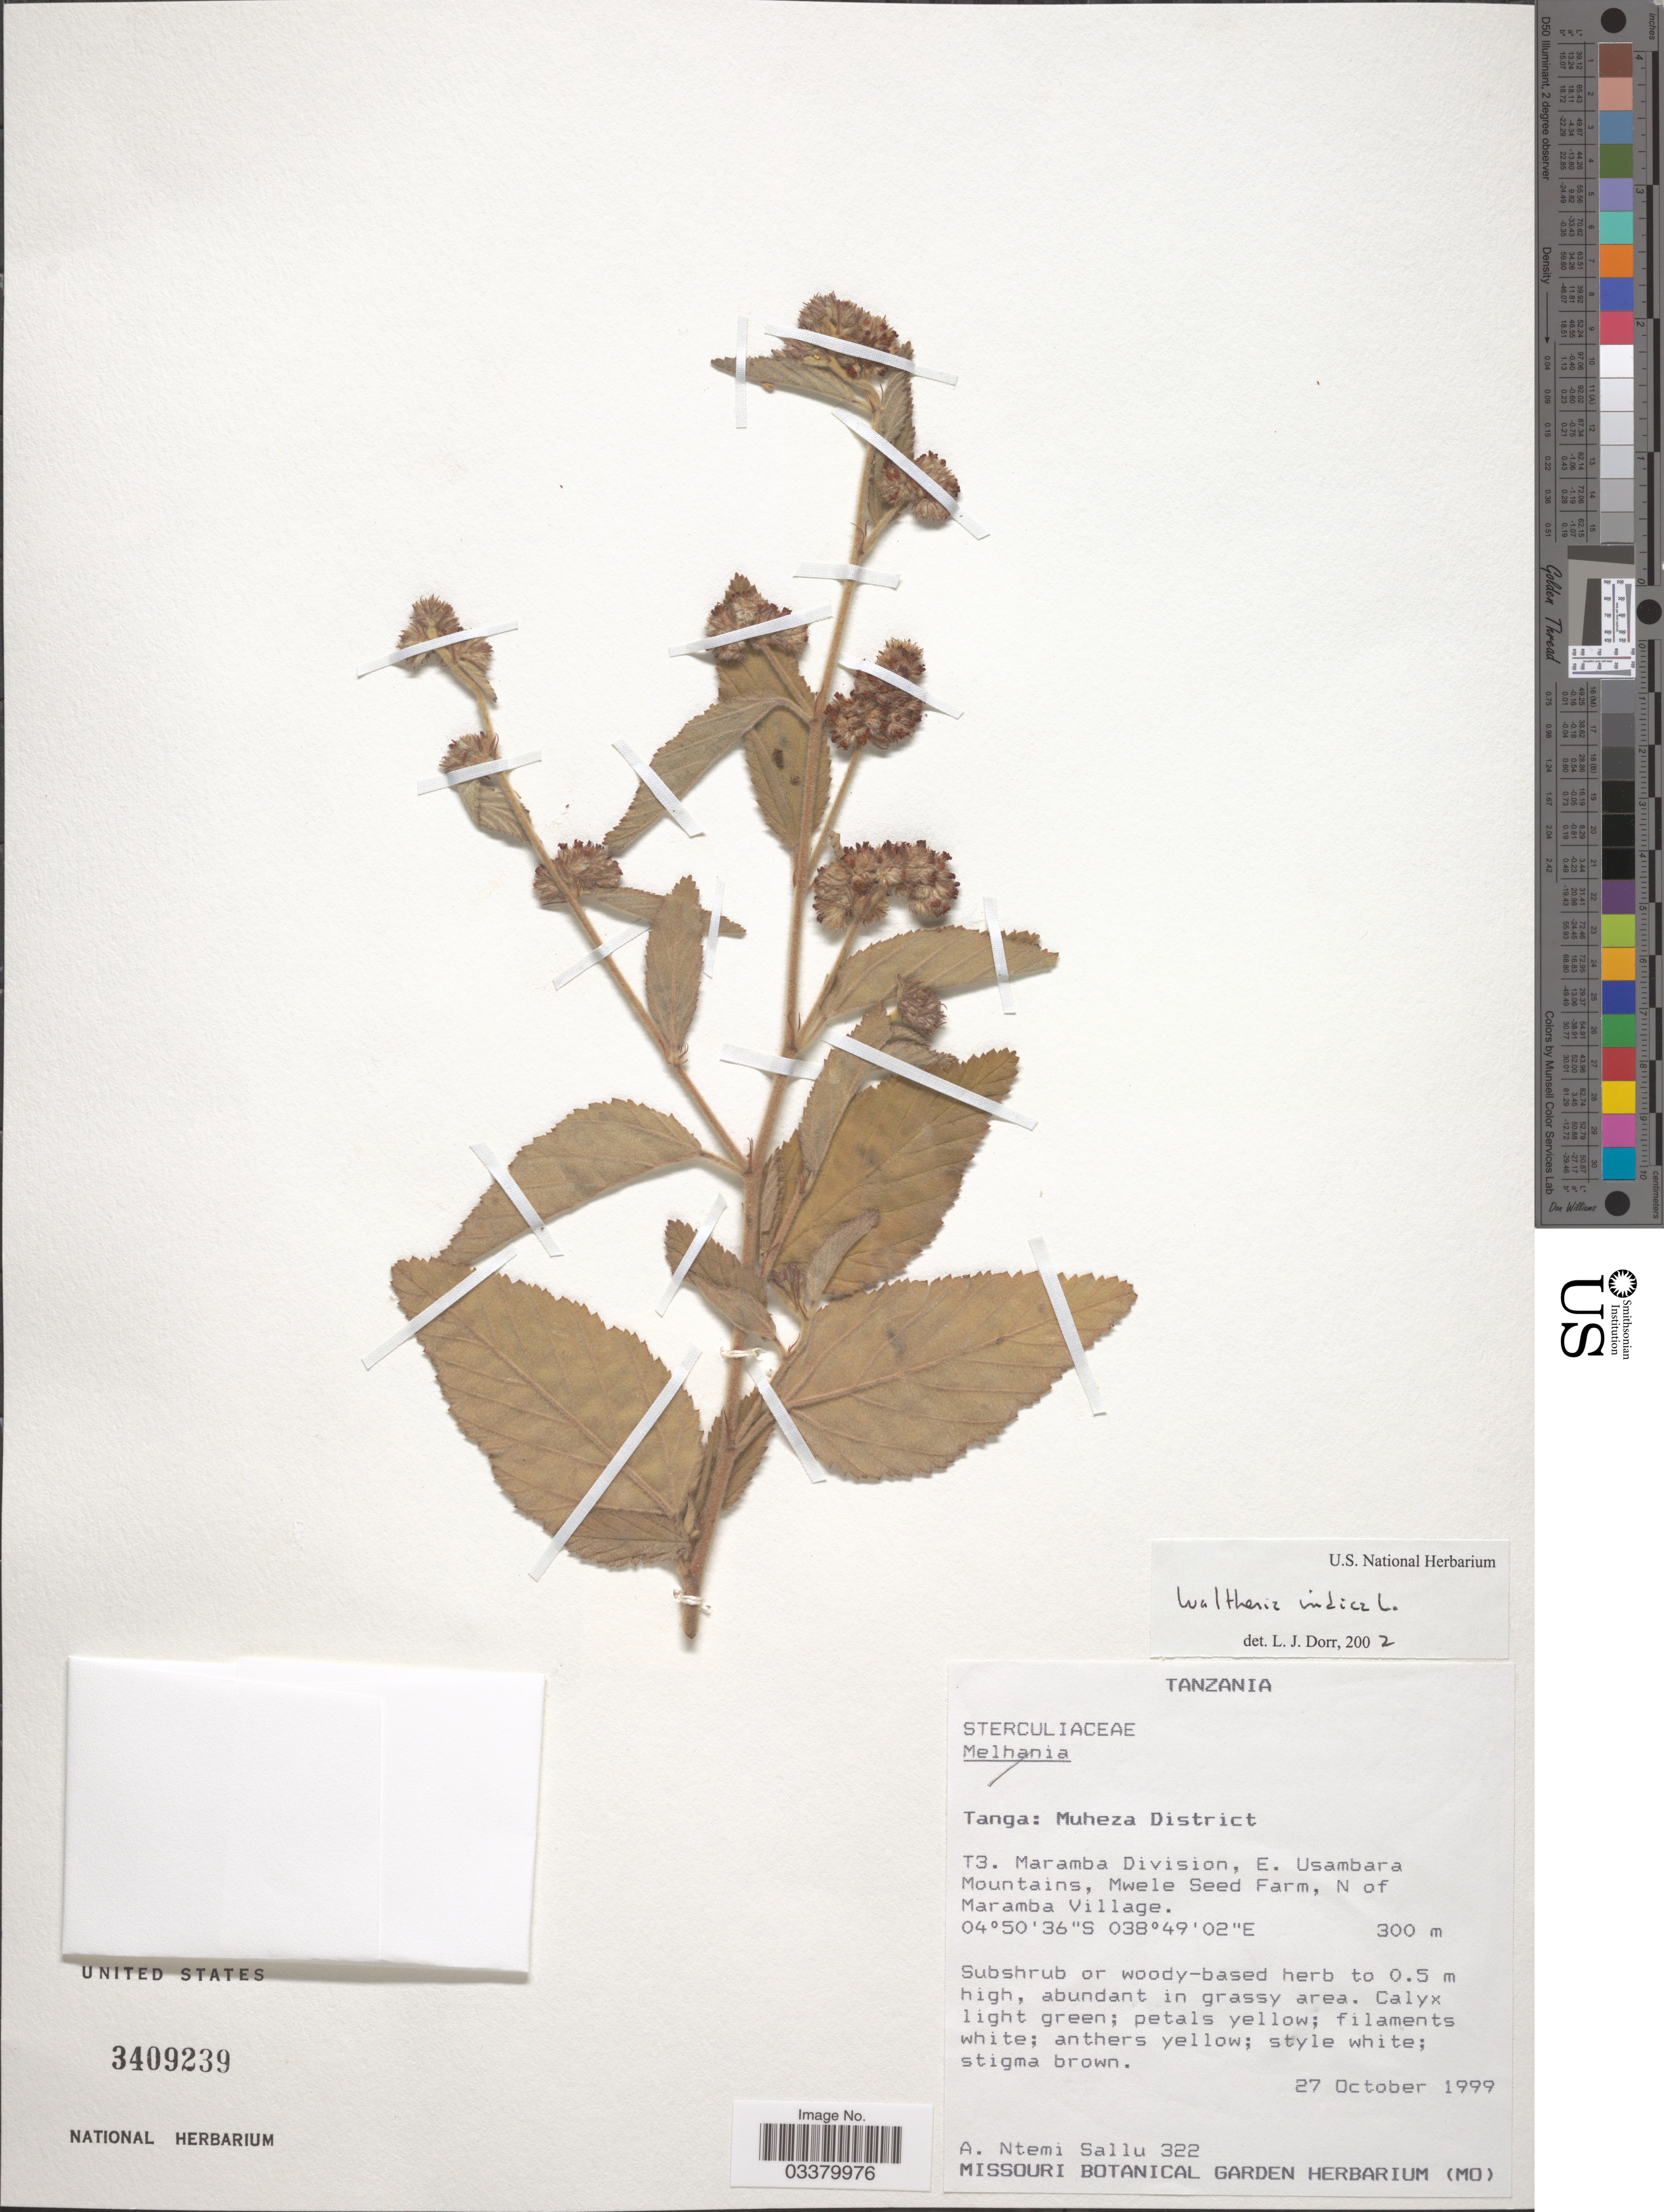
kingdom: Plantae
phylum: Tracheophyta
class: Magnoliopsida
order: Malvales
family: Malvaceae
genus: Waltheria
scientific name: Waltheria indica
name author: L.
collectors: A. Ntemi Sallu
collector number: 322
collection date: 1999-10-27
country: Tanzania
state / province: Tanga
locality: Muheza District. T3. Maramba Division, E. Usambara Mountains, Mwele Seed Farm, N of Maramba Village.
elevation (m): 300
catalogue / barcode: US 3409239